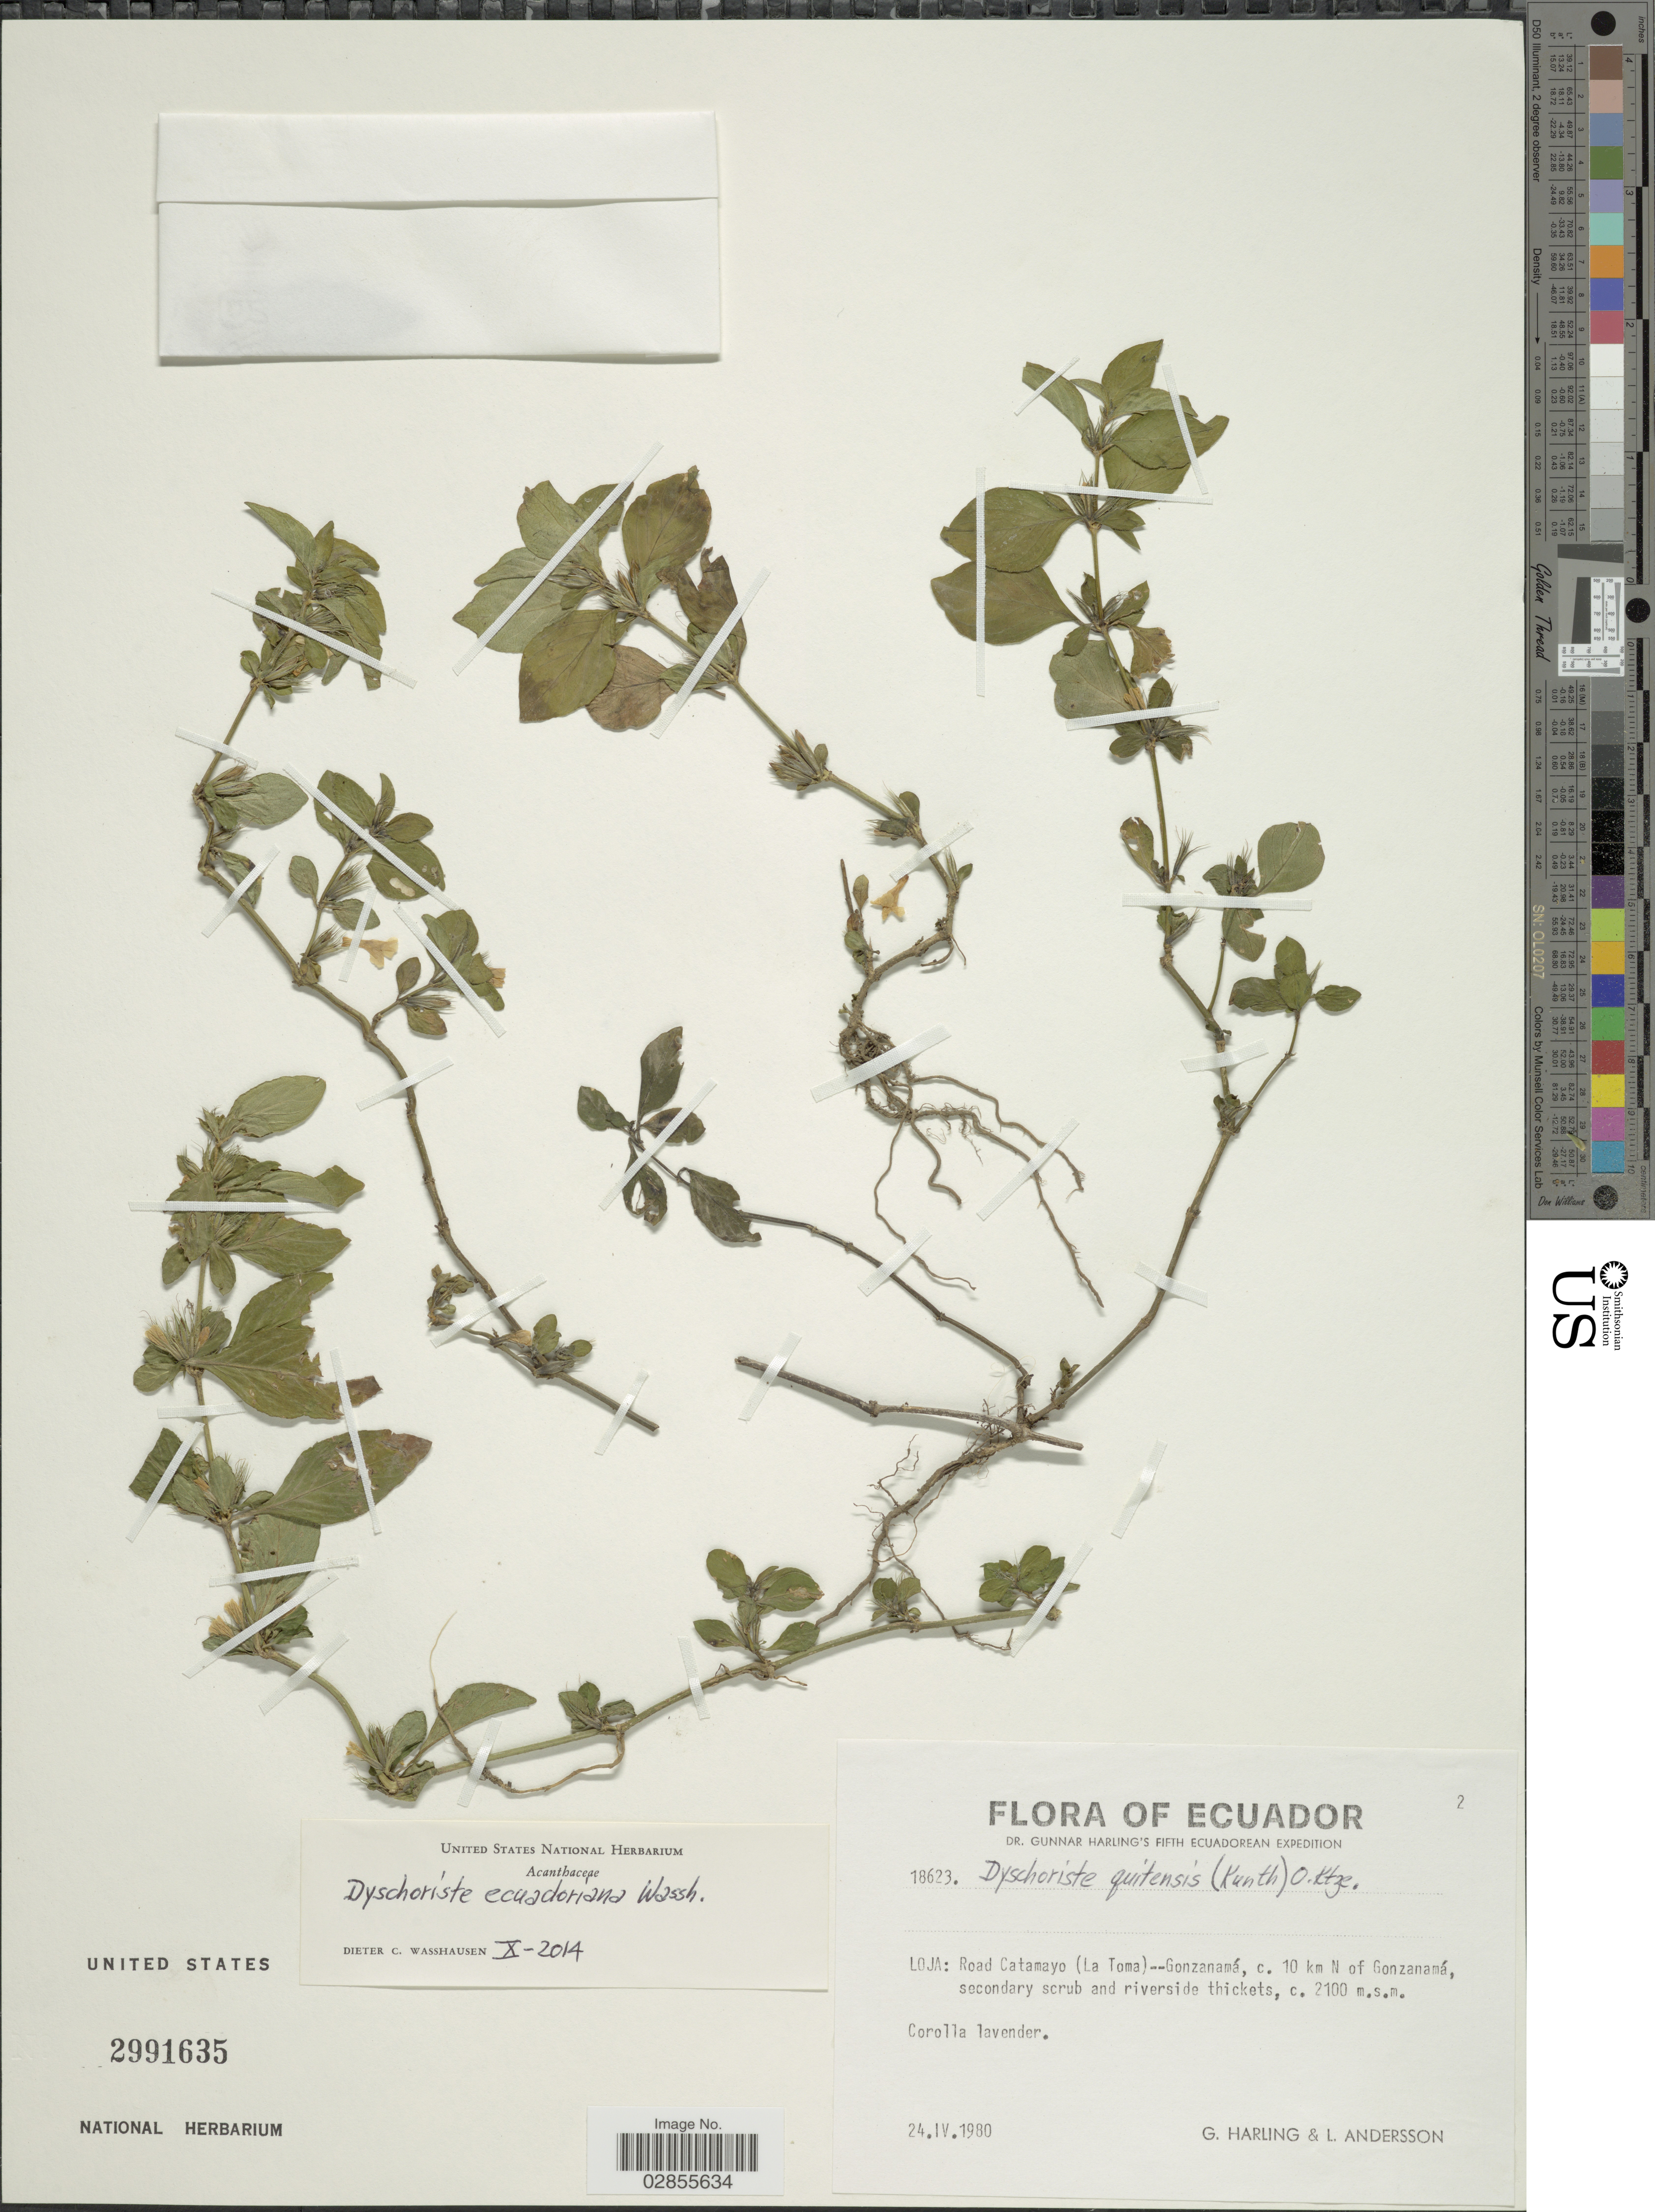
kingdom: Plantae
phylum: Tracheophyta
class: Magnoliopsida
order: Lamiales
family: Acanthaceae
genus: Dyschoriste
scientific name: Dyschoriste ecuadoriana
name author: Wassh.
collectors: G. Harling & L. Andersson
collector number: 18623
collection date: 1980-04-24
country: Ecuador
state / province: Loja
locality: Road Catamayo (La Toma) -- Gonzanamá, c.10 km N of Gonzanamá, secondary scrub and riverside thickets.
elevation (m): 2100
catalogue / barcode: US 2991635